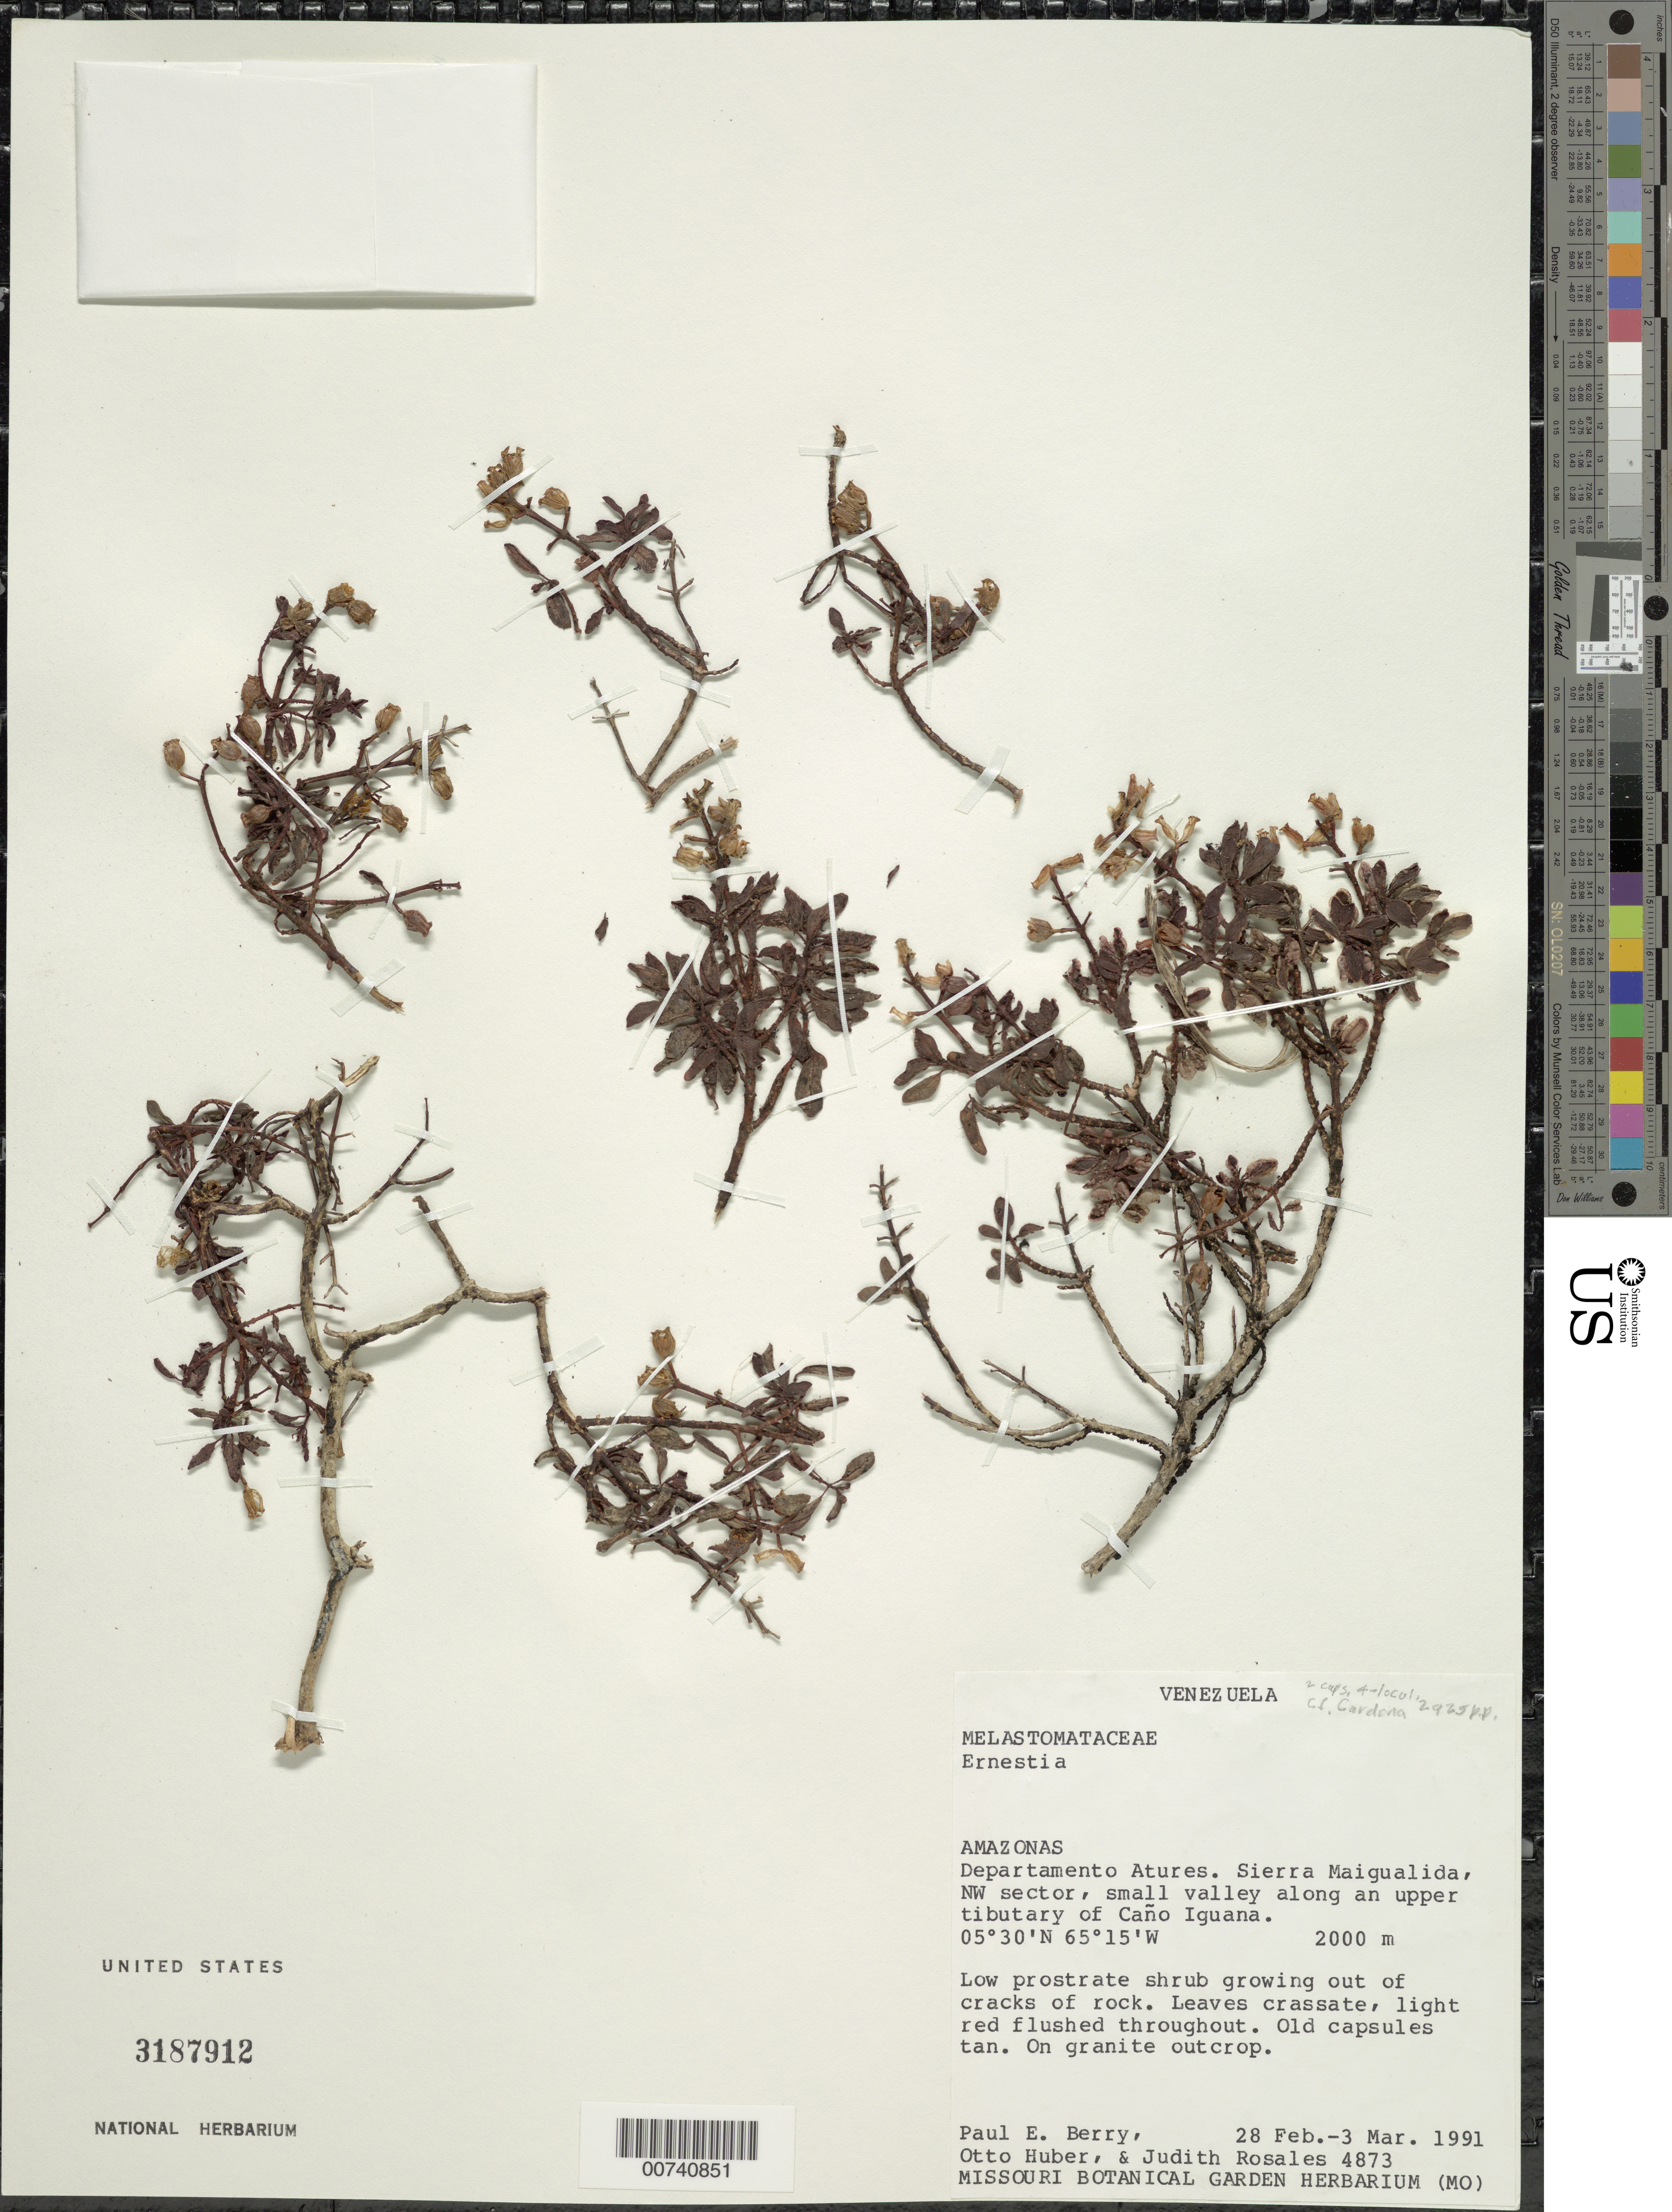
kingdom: Plantae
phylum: Tracheophyta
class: Magnoliopsida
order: Myrtales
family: Melastomataceae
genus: Ernestia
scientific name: Ernestia pullei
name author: Gleason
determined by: Nunes da Silva, Diego, (RB), Jardim Botanico do Rio de Janeiro - Herbario (BRAZIL)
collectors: P. E. Berry, O. Huber & J. Rosales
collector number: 4873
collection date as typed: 28-Feb-91 to 3-Mar-91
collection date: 1991-02-28/1991-03-03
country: Venezuela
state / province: Amazonas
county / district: Atures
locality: Sierra Maigualida, NW sector, upper tributary of Caño Iguana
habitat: Granite outcrop, growing out of cracks of rock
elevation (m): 2000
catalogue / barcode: US 3187912